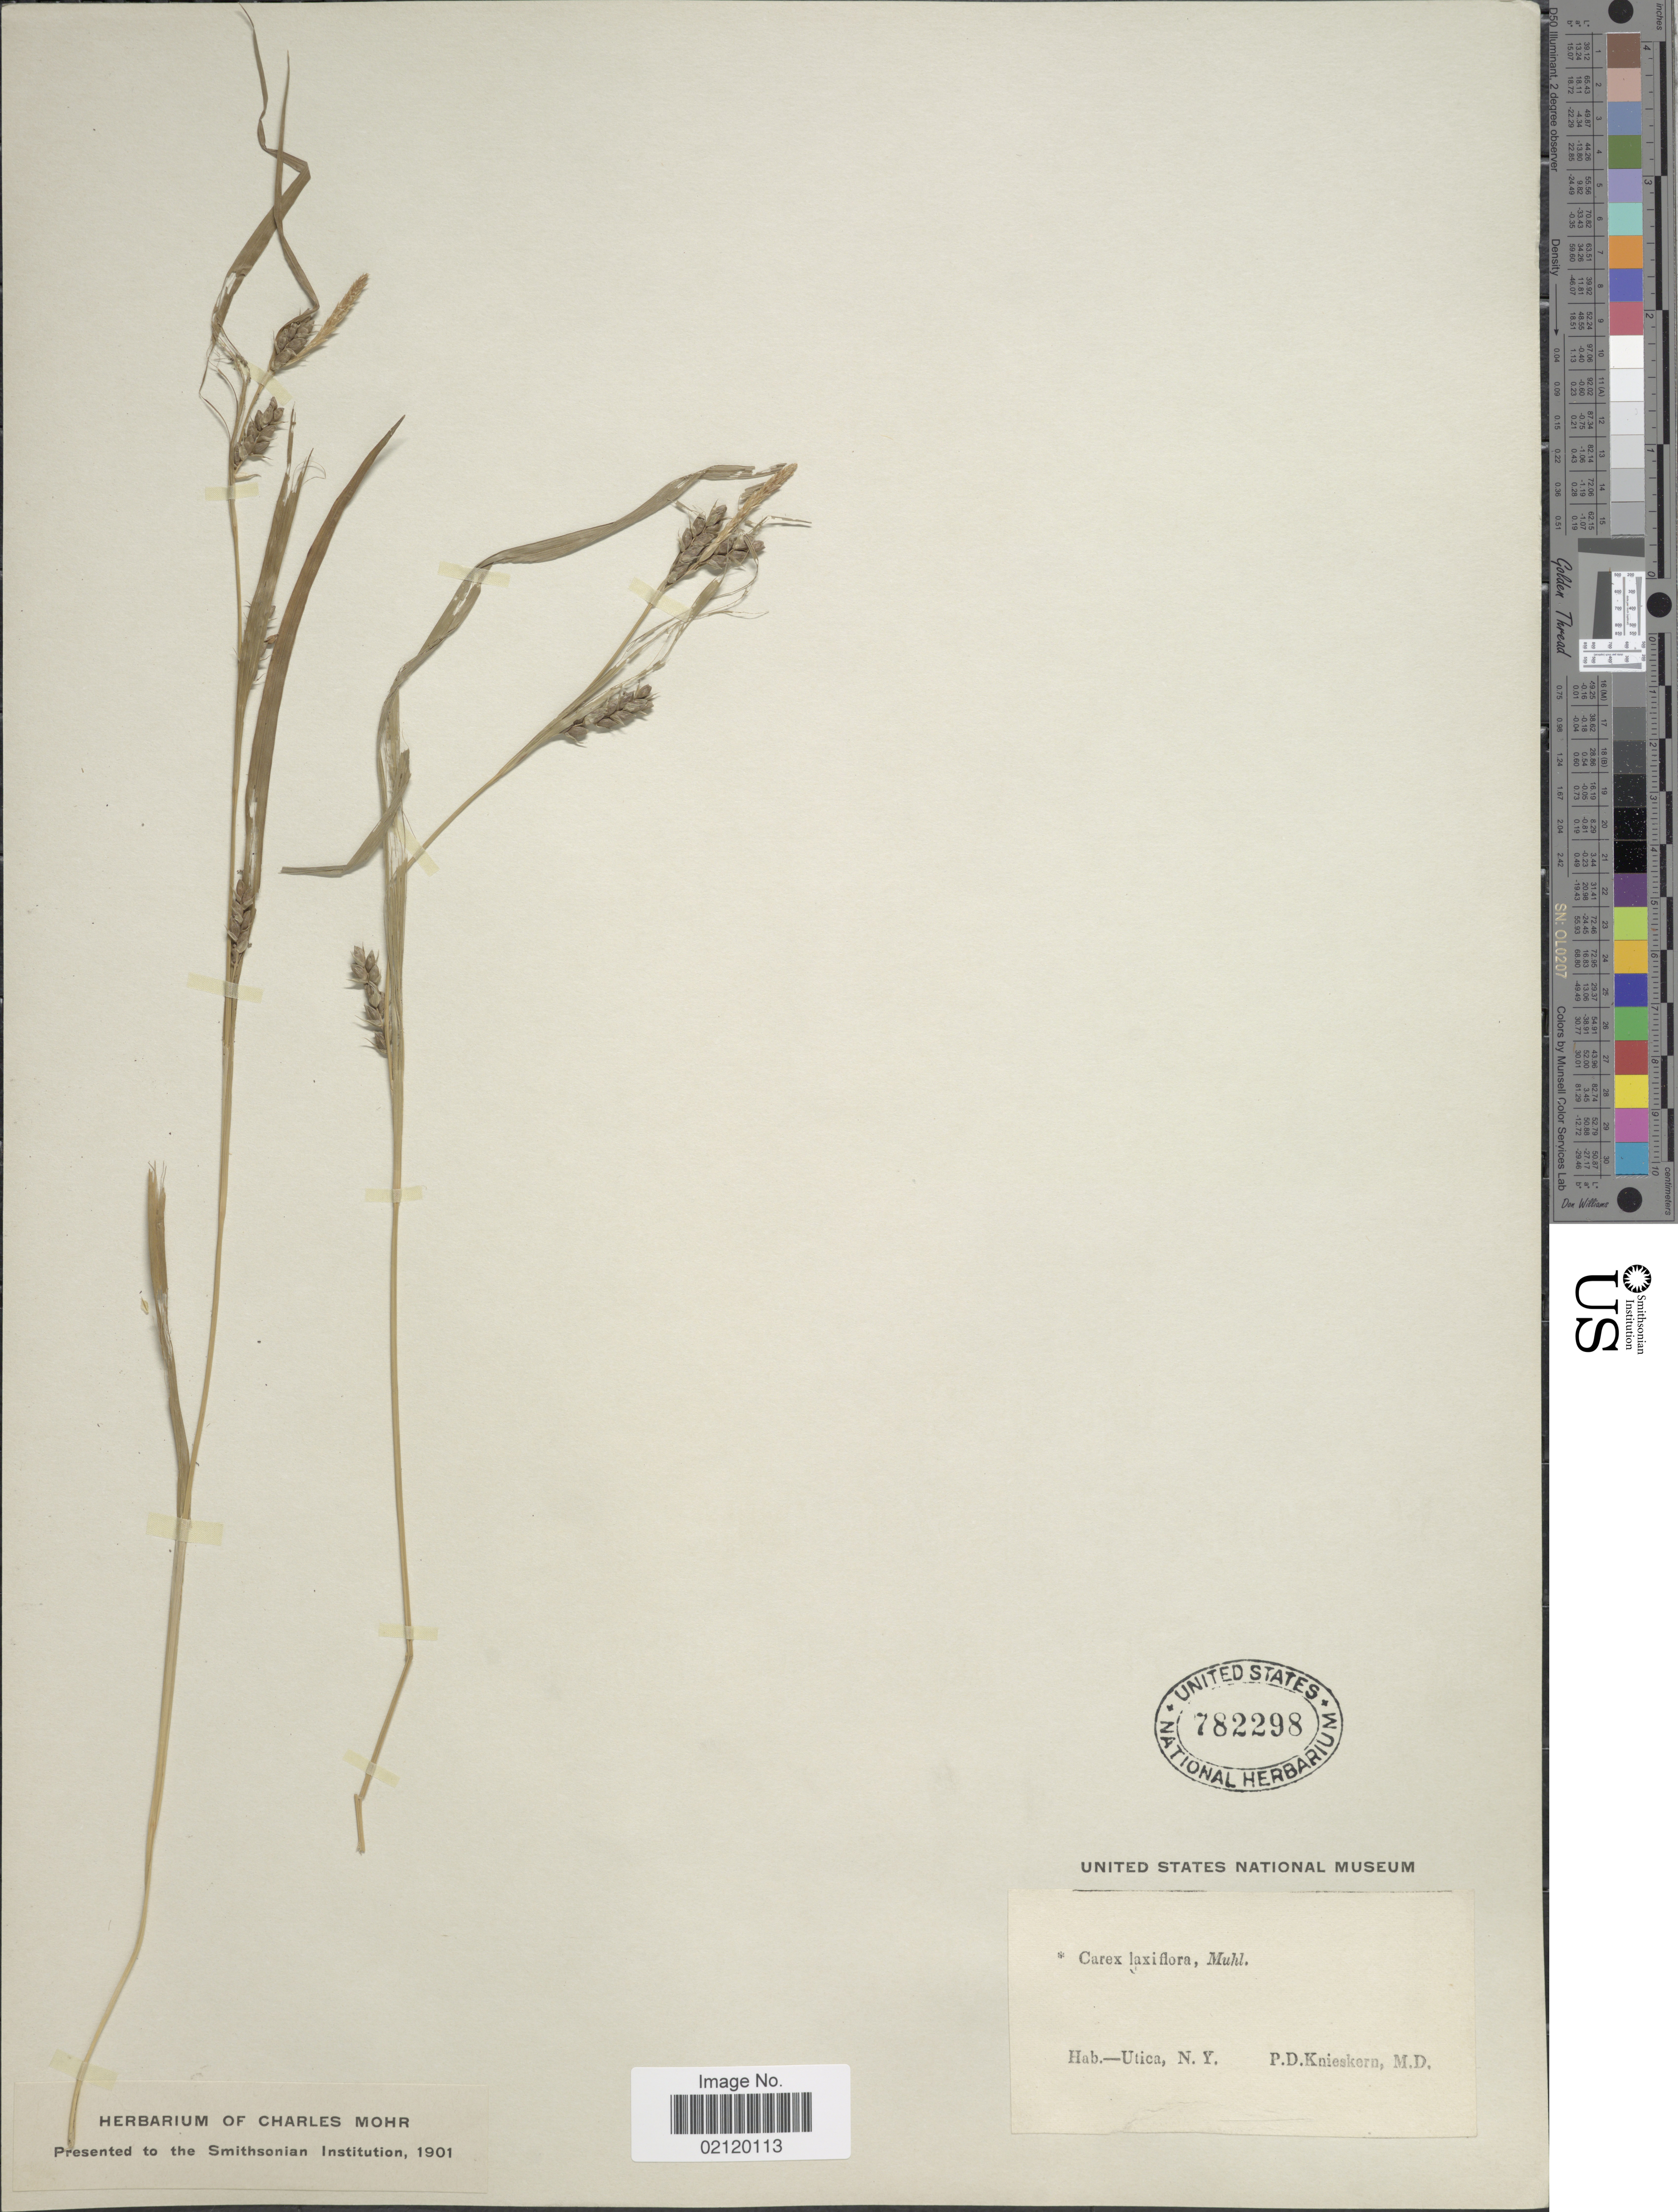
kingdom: Plantae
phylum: Tracheophyta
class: Liliopsida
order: Poales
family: Cyperaceae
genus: Carex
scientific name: Carex laxiflora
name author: Lam.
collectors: P. D. Knieskern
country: United States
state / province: New York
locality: Utica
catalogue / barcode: US 782298